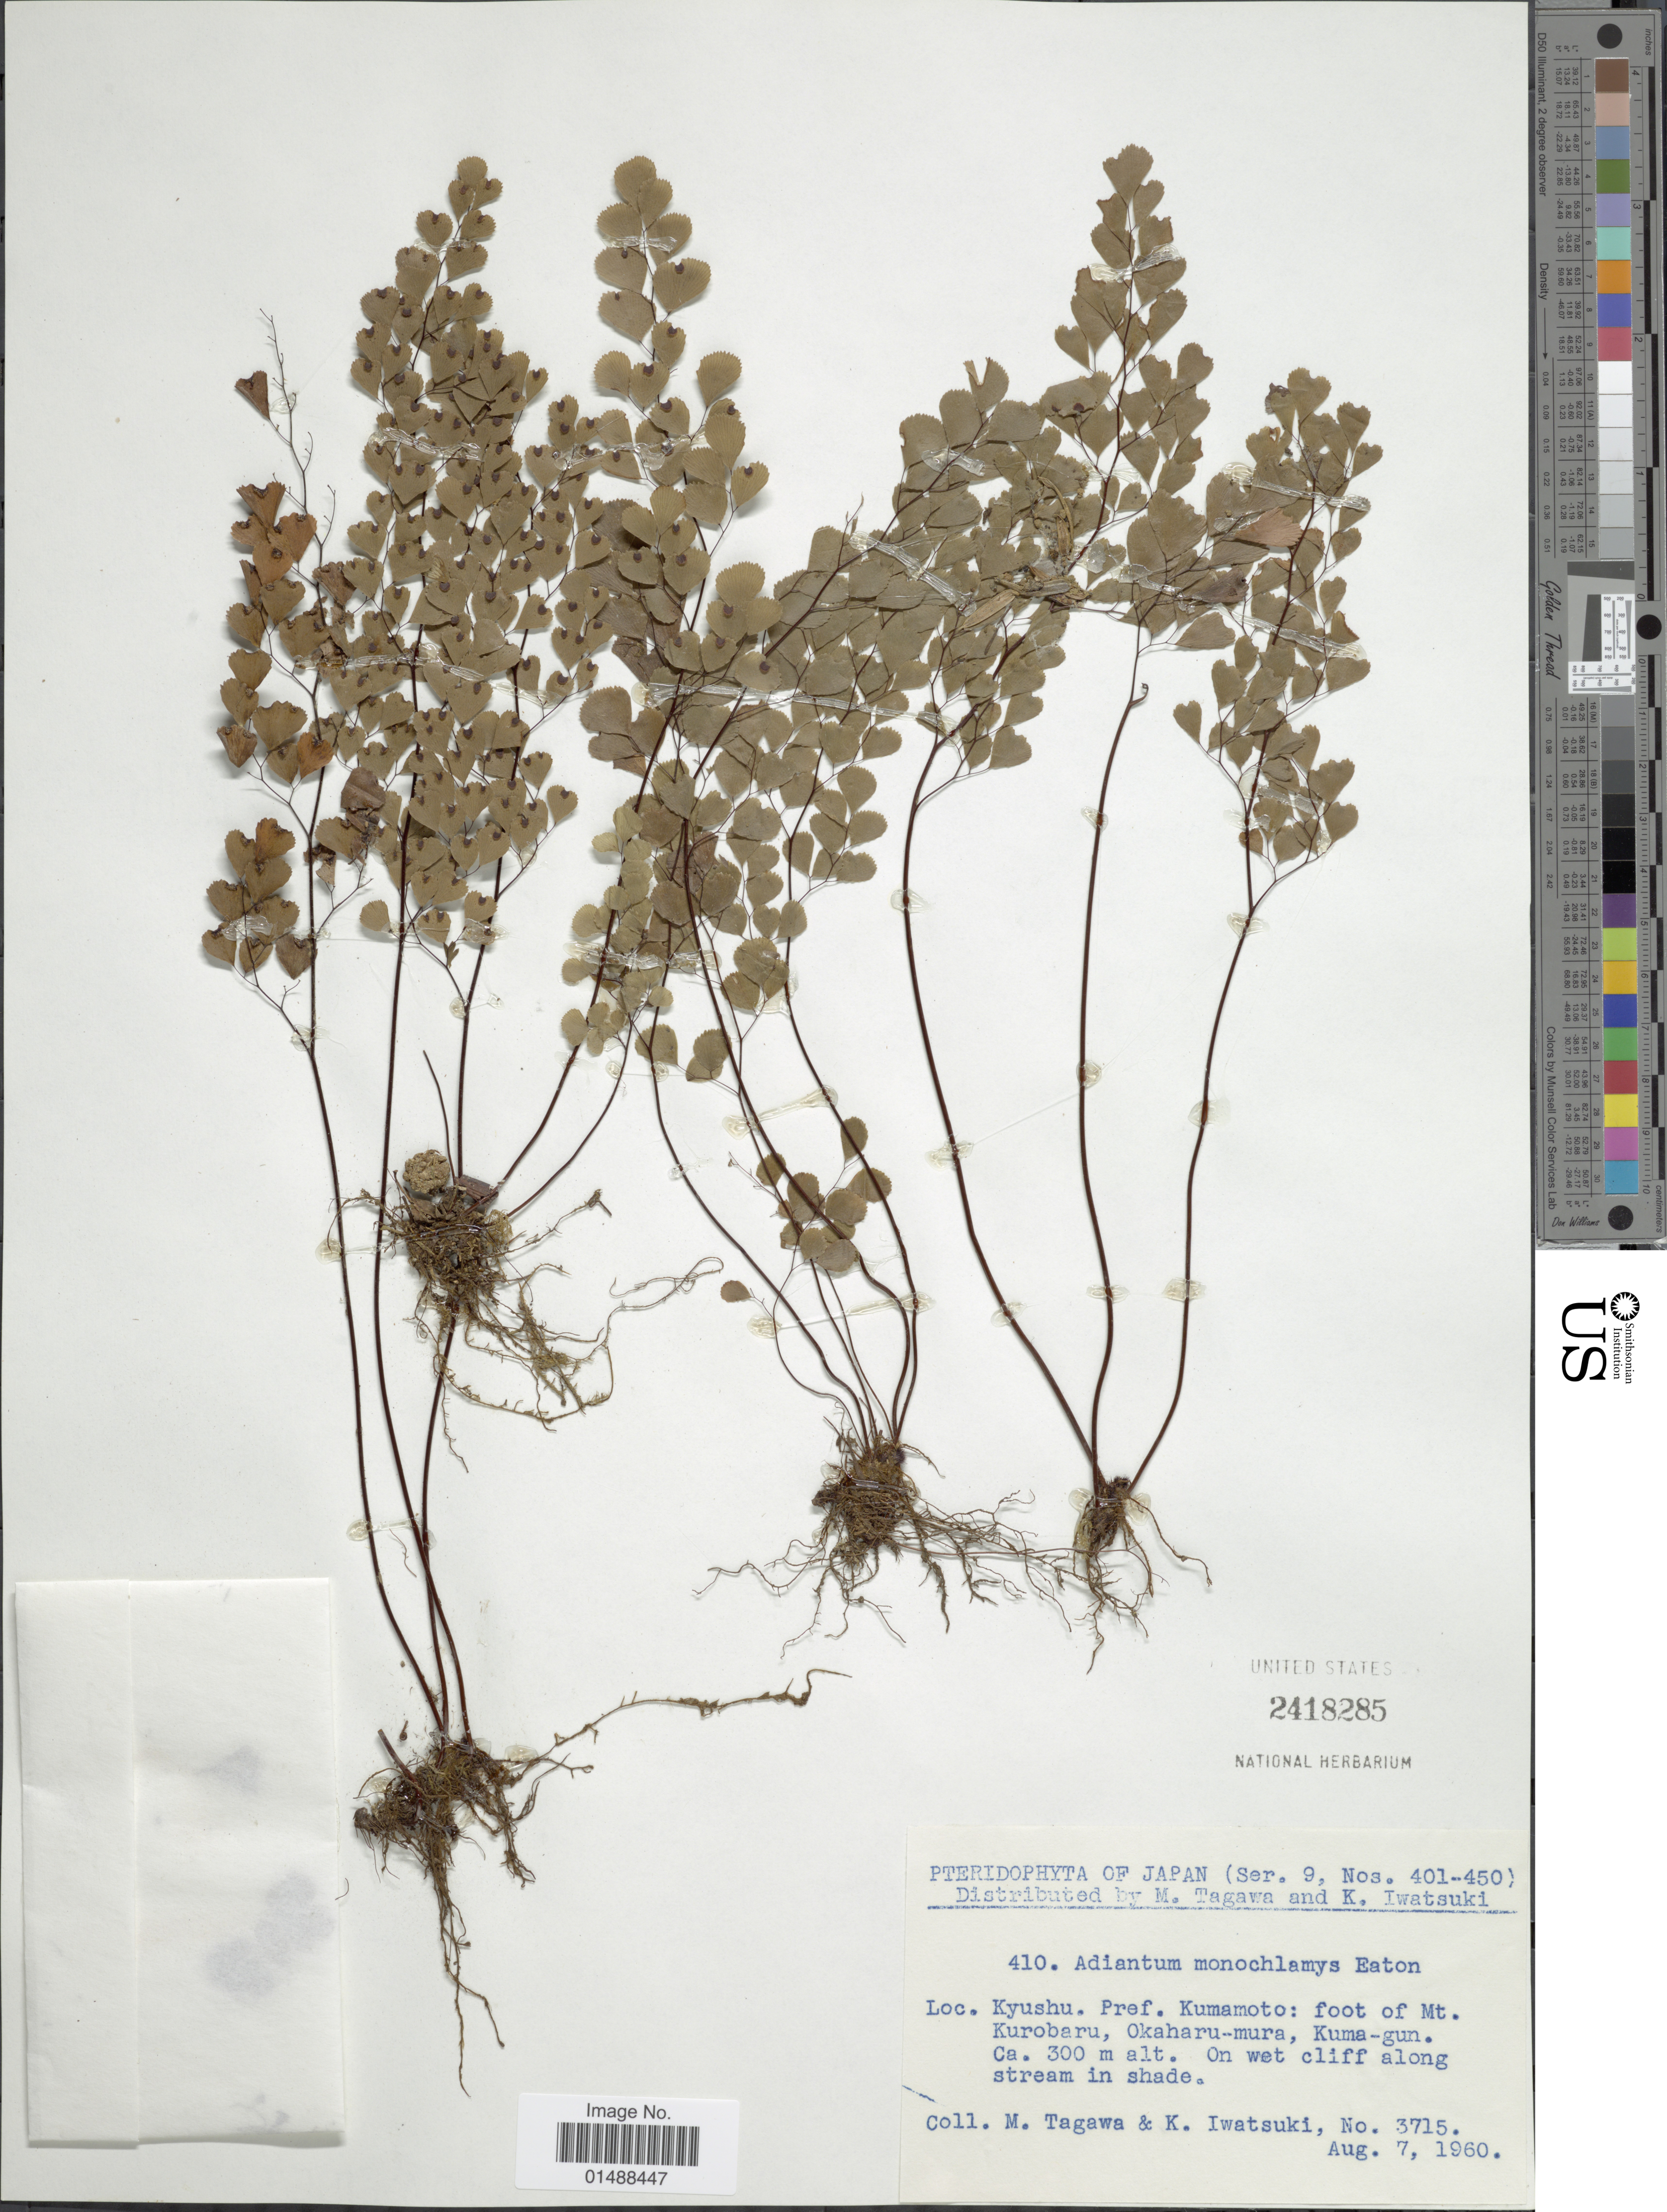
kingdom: Plantae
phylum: Tracheophyta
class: Polypodiopsida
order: Polypodiales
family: Pteridaceae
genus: Adiantum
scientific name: Adiantum monochlamys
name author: D.C. Eaton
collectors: M. Tagawa & K. Iwatsuki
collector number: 3715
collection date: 1960-08-07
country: Japan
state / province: Kumamoto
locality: Kyushu, Pref. Kumamoto: foot of Mt. Kurobaru, Okaharu-mura, Kuma-gun.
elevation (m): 300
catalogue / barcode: US 2418285